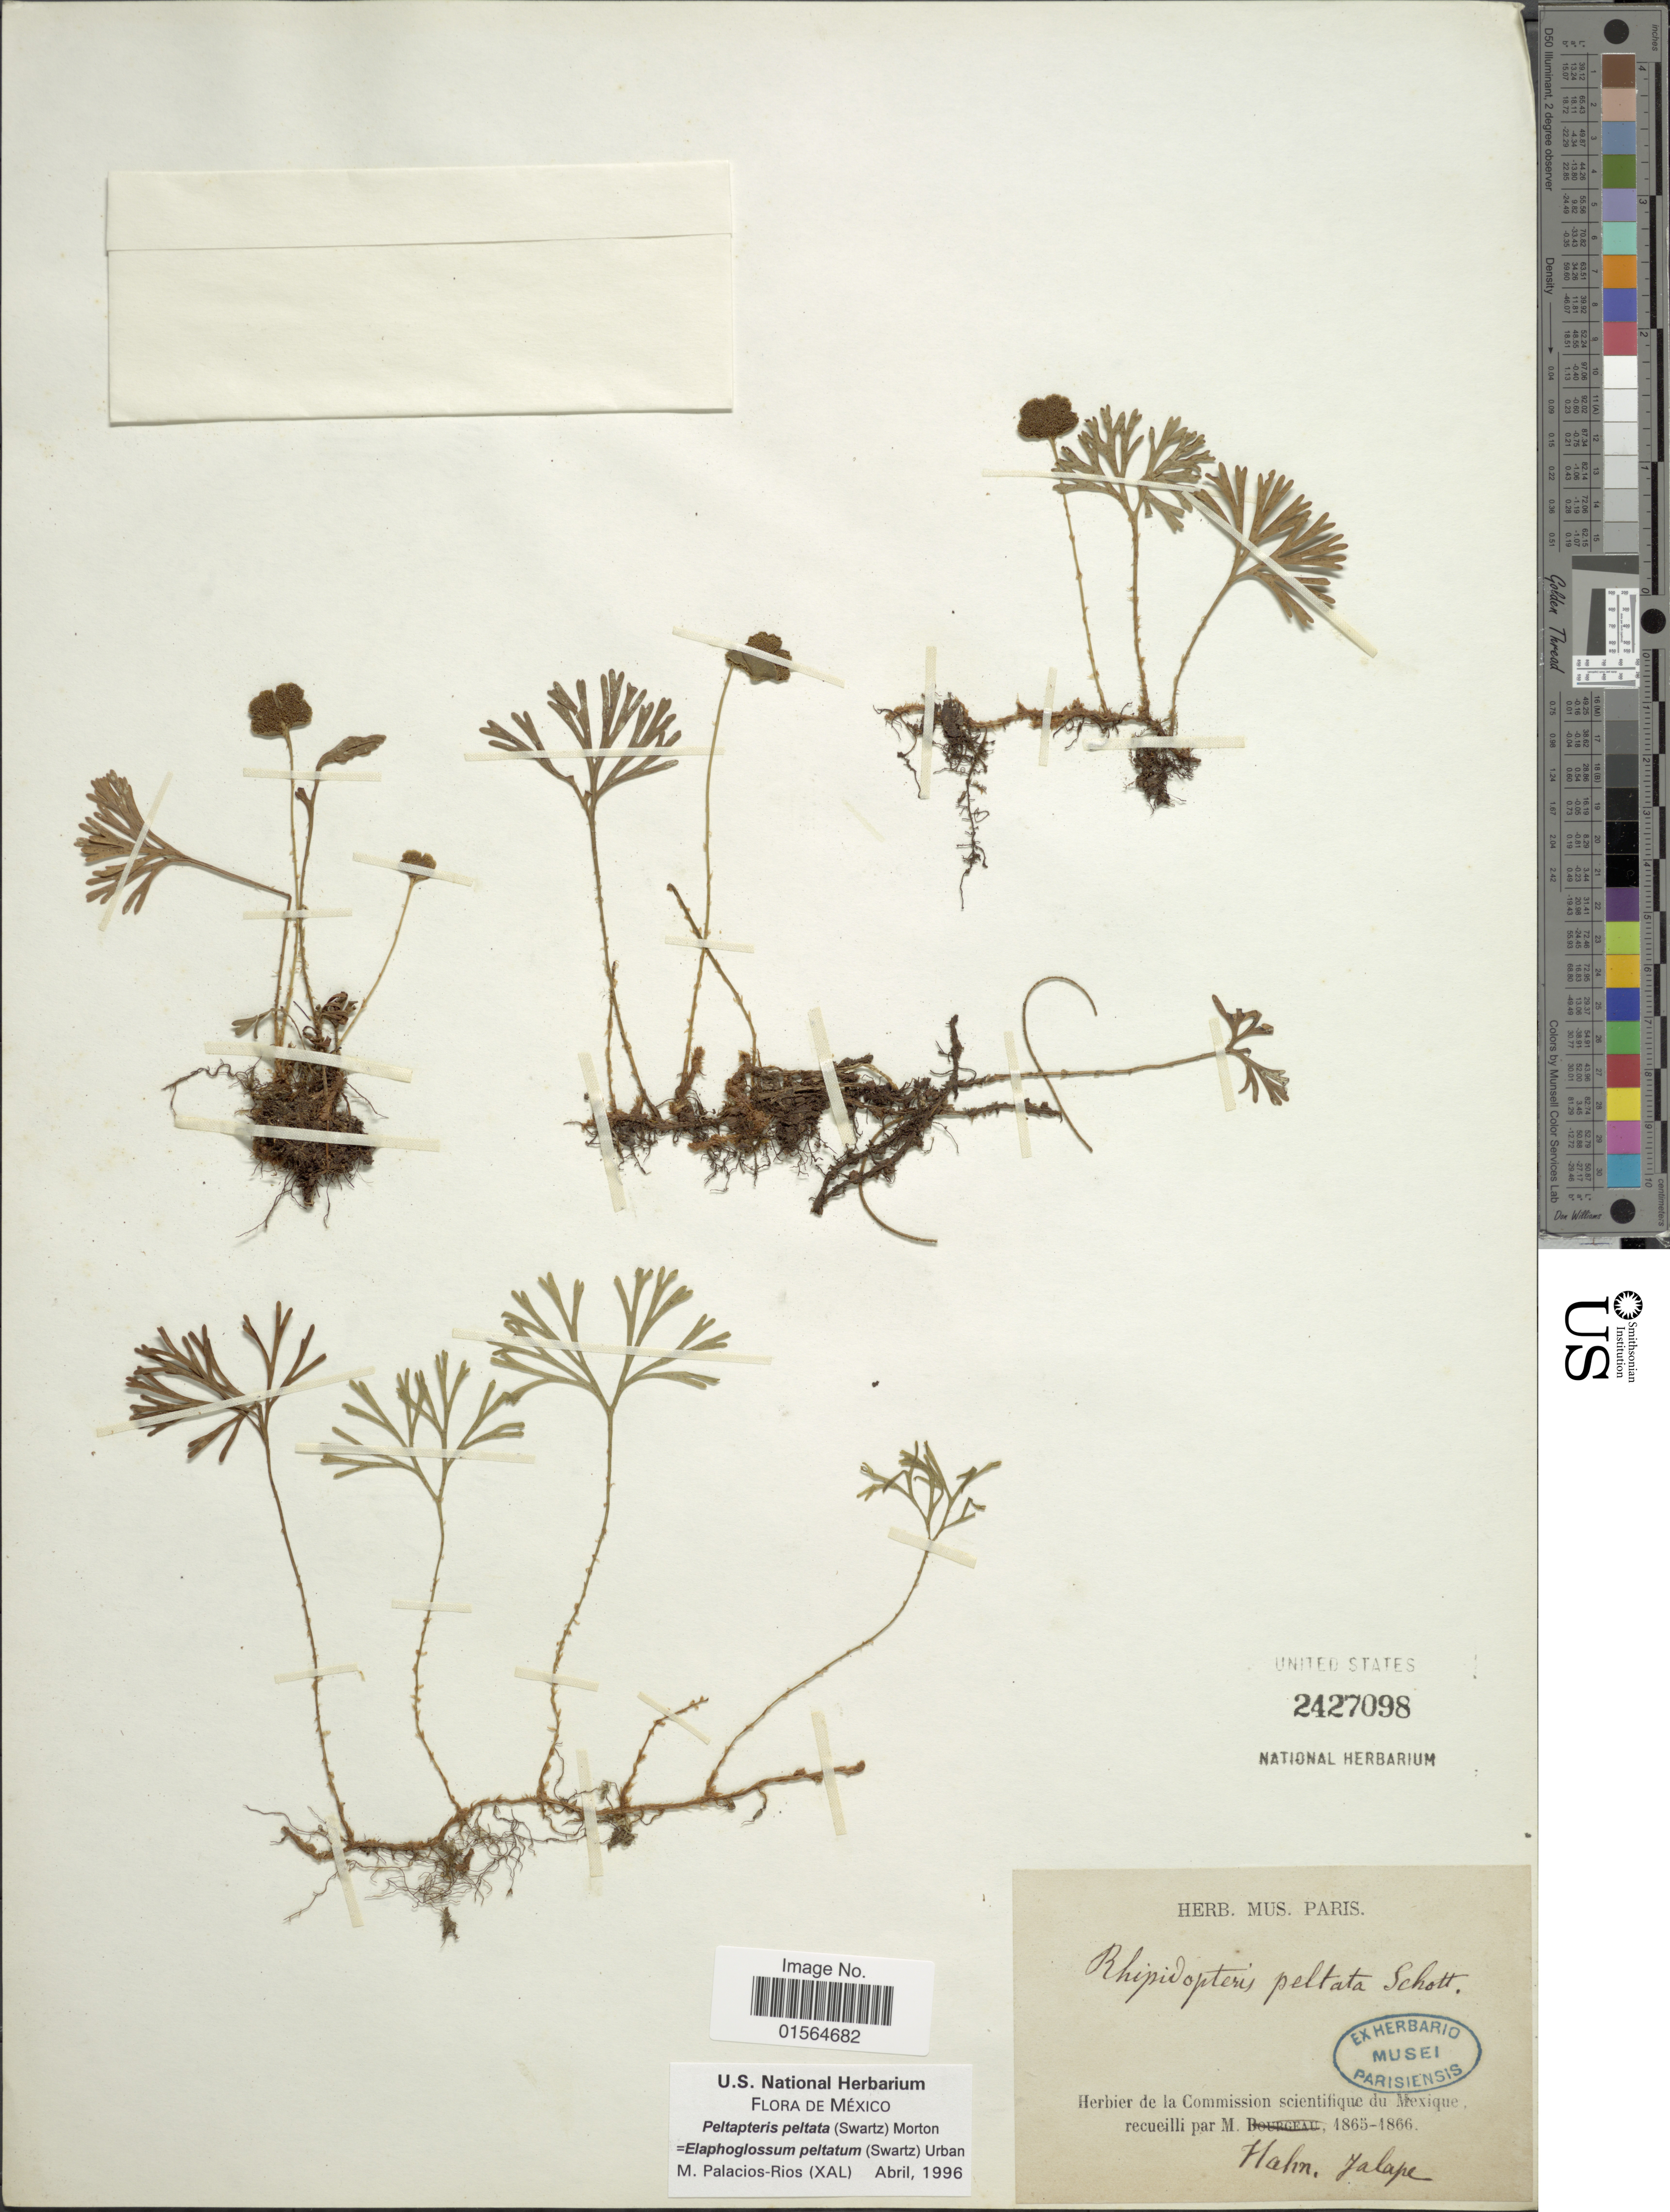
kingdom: Plantae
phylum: Tracheophyta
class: Polypodiopsida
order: Polypodiales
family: Dryopteridaceae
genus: Elaphoglossum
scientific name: Elaphoglossum peltatum f. peltatum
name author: (Sw.) Urb.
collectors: ex herb. Mus. Paris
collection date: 1865/1866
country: Mexico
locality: Hahn. Jalape [interpreted] [unsure placement]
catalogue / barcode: US 2427098